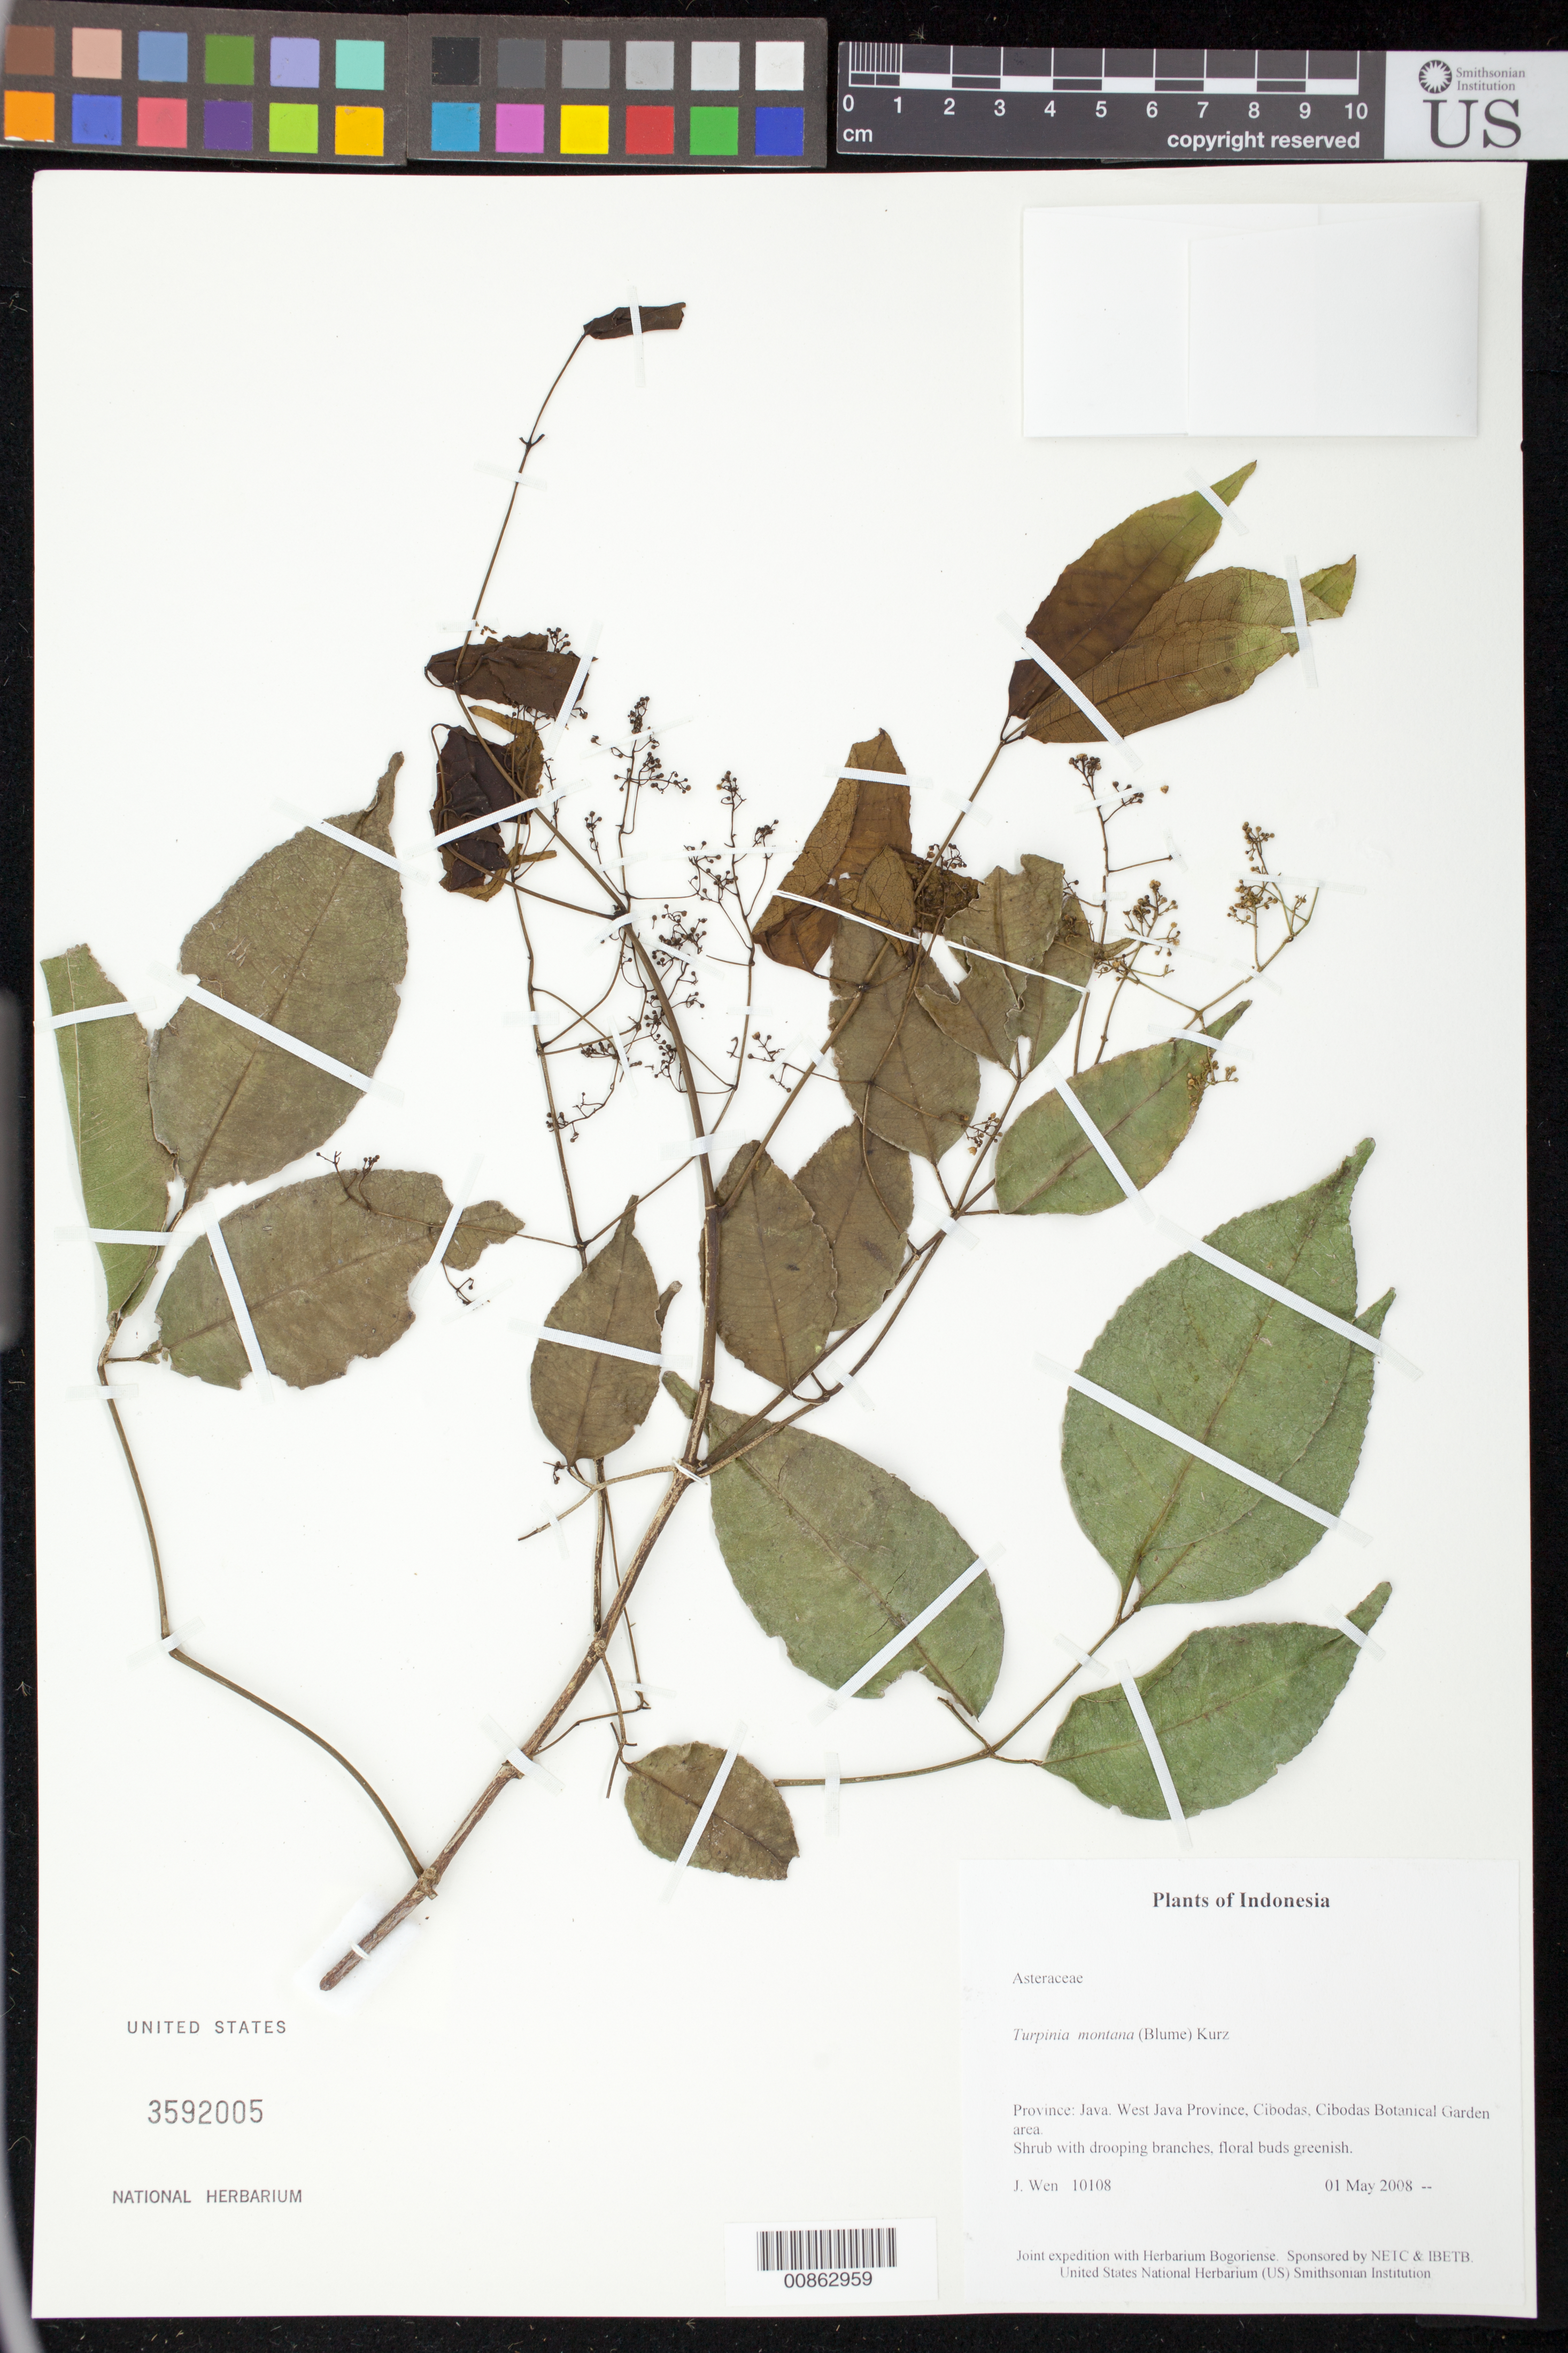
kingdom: Plantae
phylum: Tracheophyta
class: Magnoliopsida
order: Crossosomatales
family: Staphyleaceae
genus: Turpinia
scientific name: Turpinia montana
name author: (Blume) Kurz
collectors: J. Wen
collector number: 10108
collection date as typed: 01 May 2008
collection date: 2008-05-01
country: Indonesia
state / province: Java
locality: West Java Province, Cibodas, Cibodas Botanical Garden area.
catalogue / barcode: US 3592005